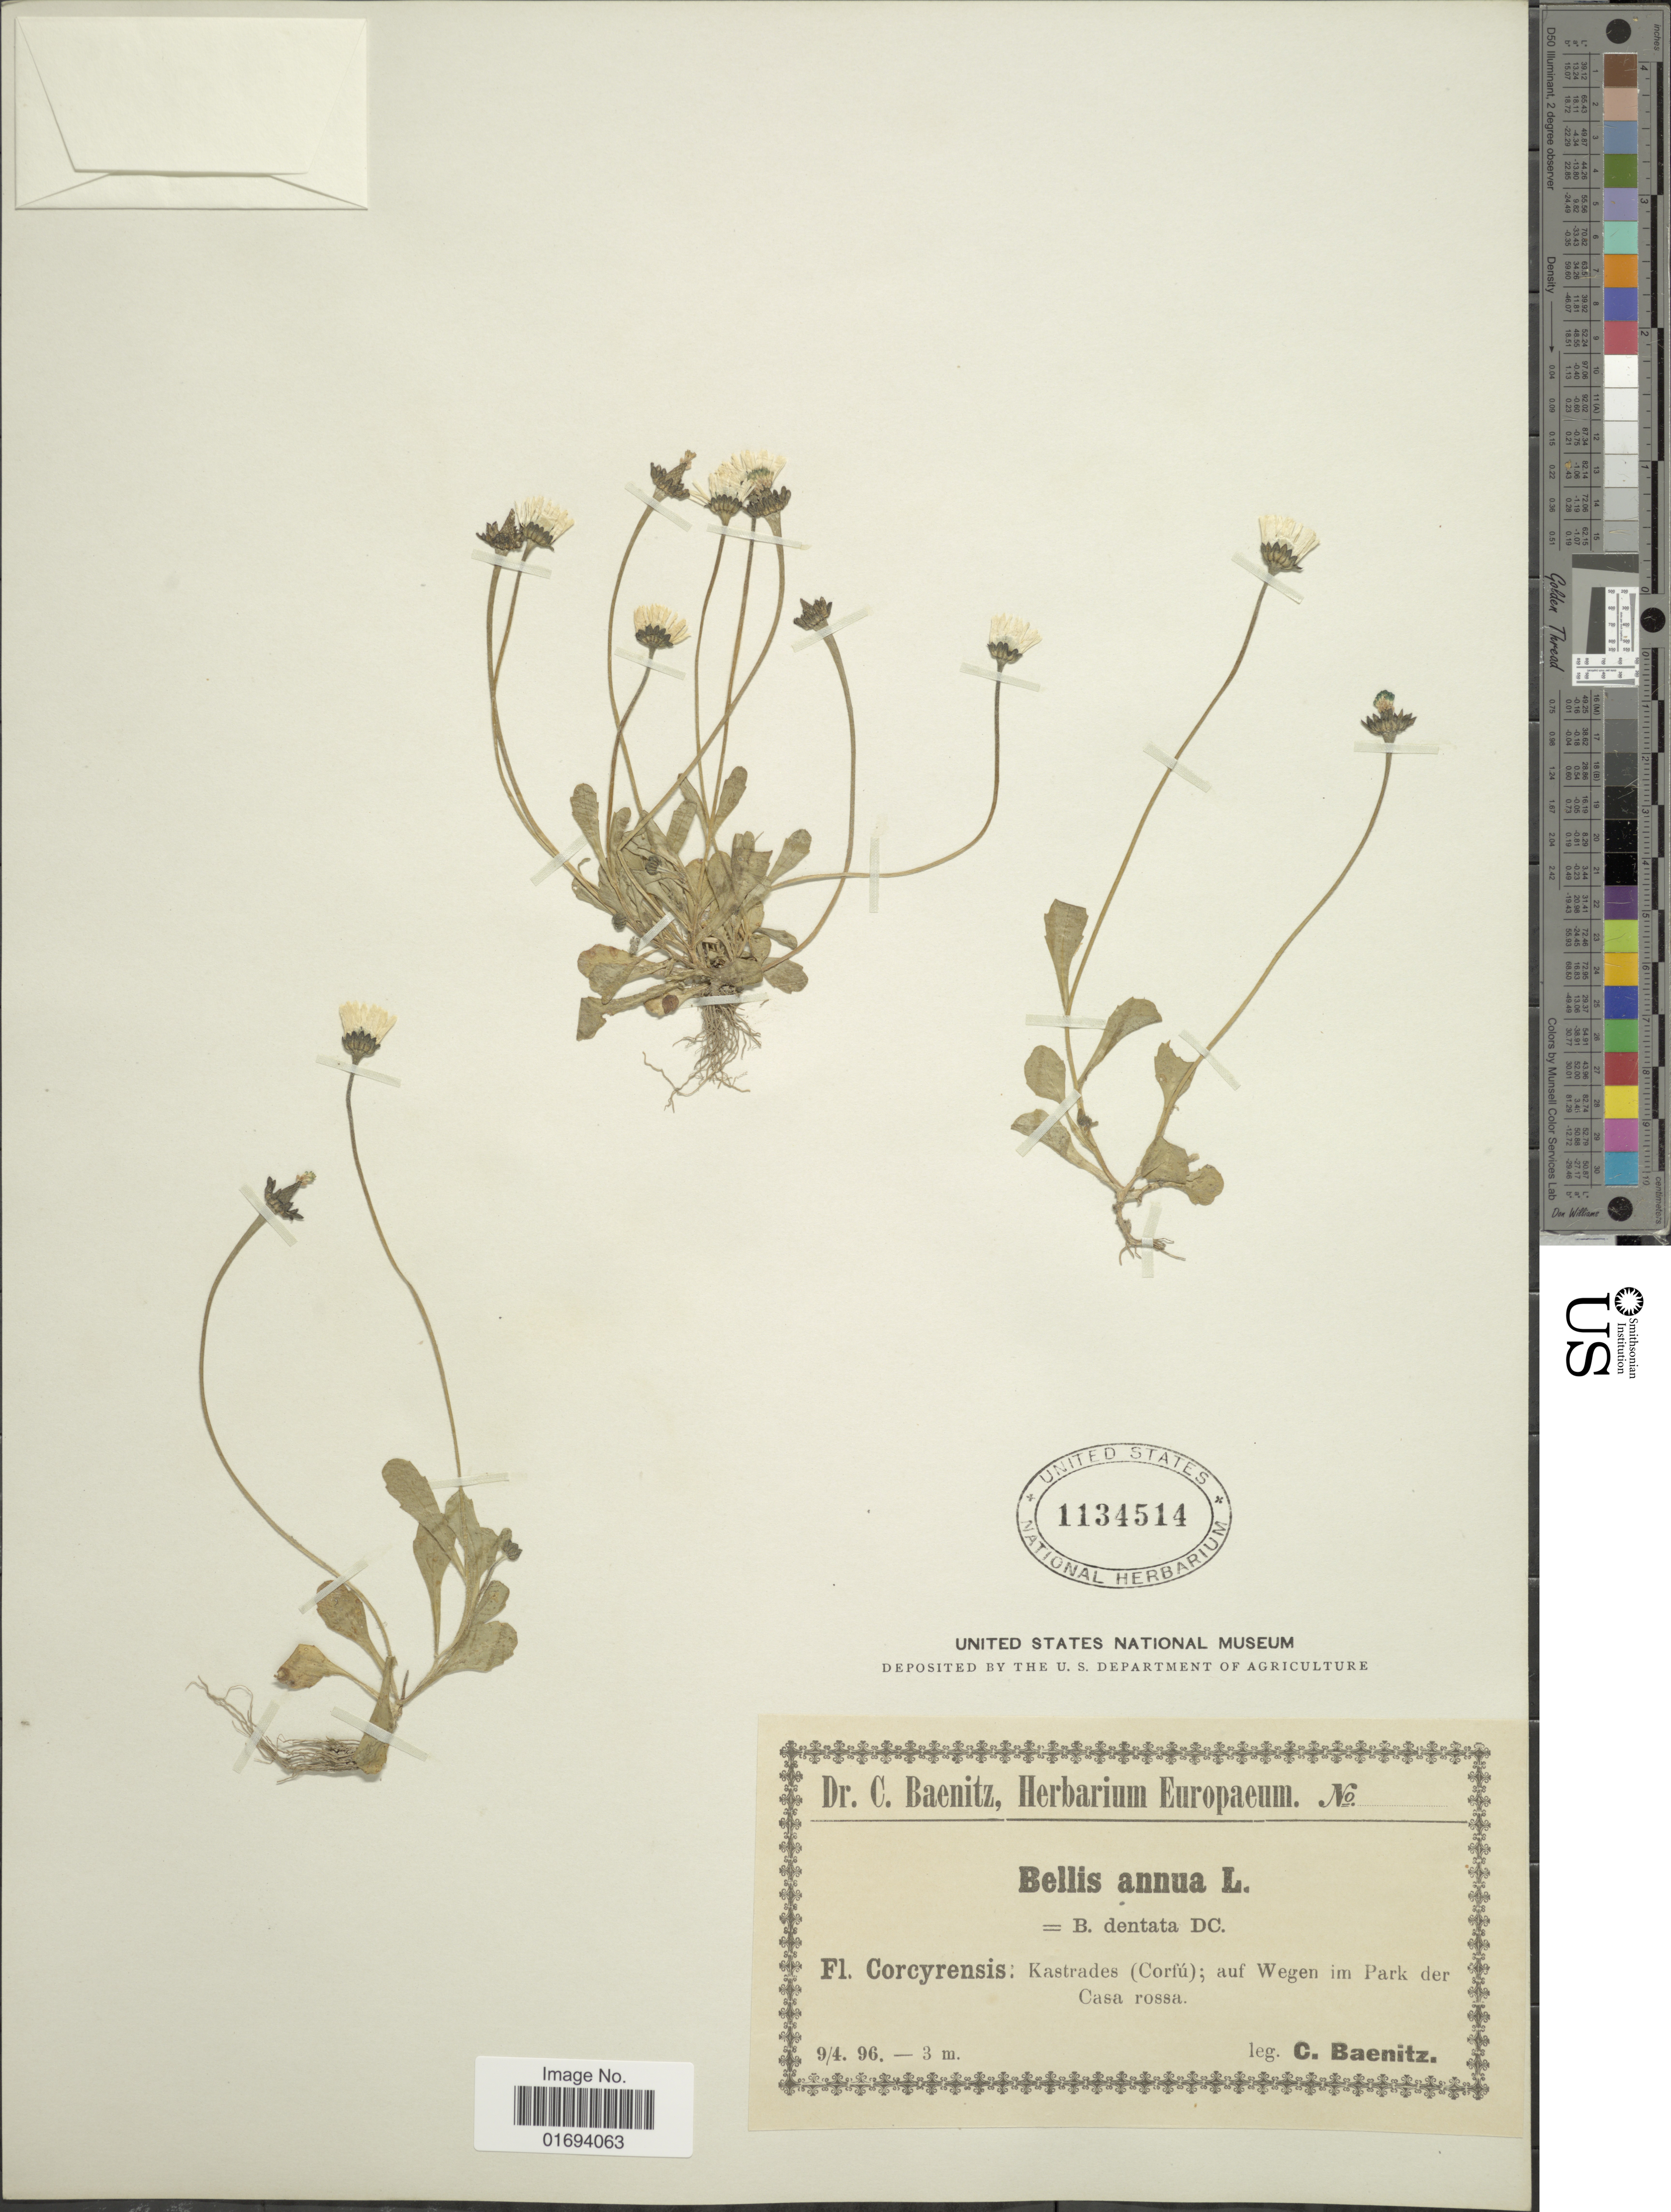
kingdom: Plantae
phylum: Tracheophyta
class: Magnoliopsida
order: Asterales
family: Asteraceae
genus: Bellis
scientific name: Bellis annua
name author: L.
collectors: C. G. Baenitz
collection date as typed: Transcribed d/m/y: 4/9/96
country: Greece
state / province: Ionian Islands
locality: Fl. CorcyrensisL Kastrades (Corfu); auf Wegen im Park der Casa rossa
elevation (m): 3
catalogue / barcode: US 1134514